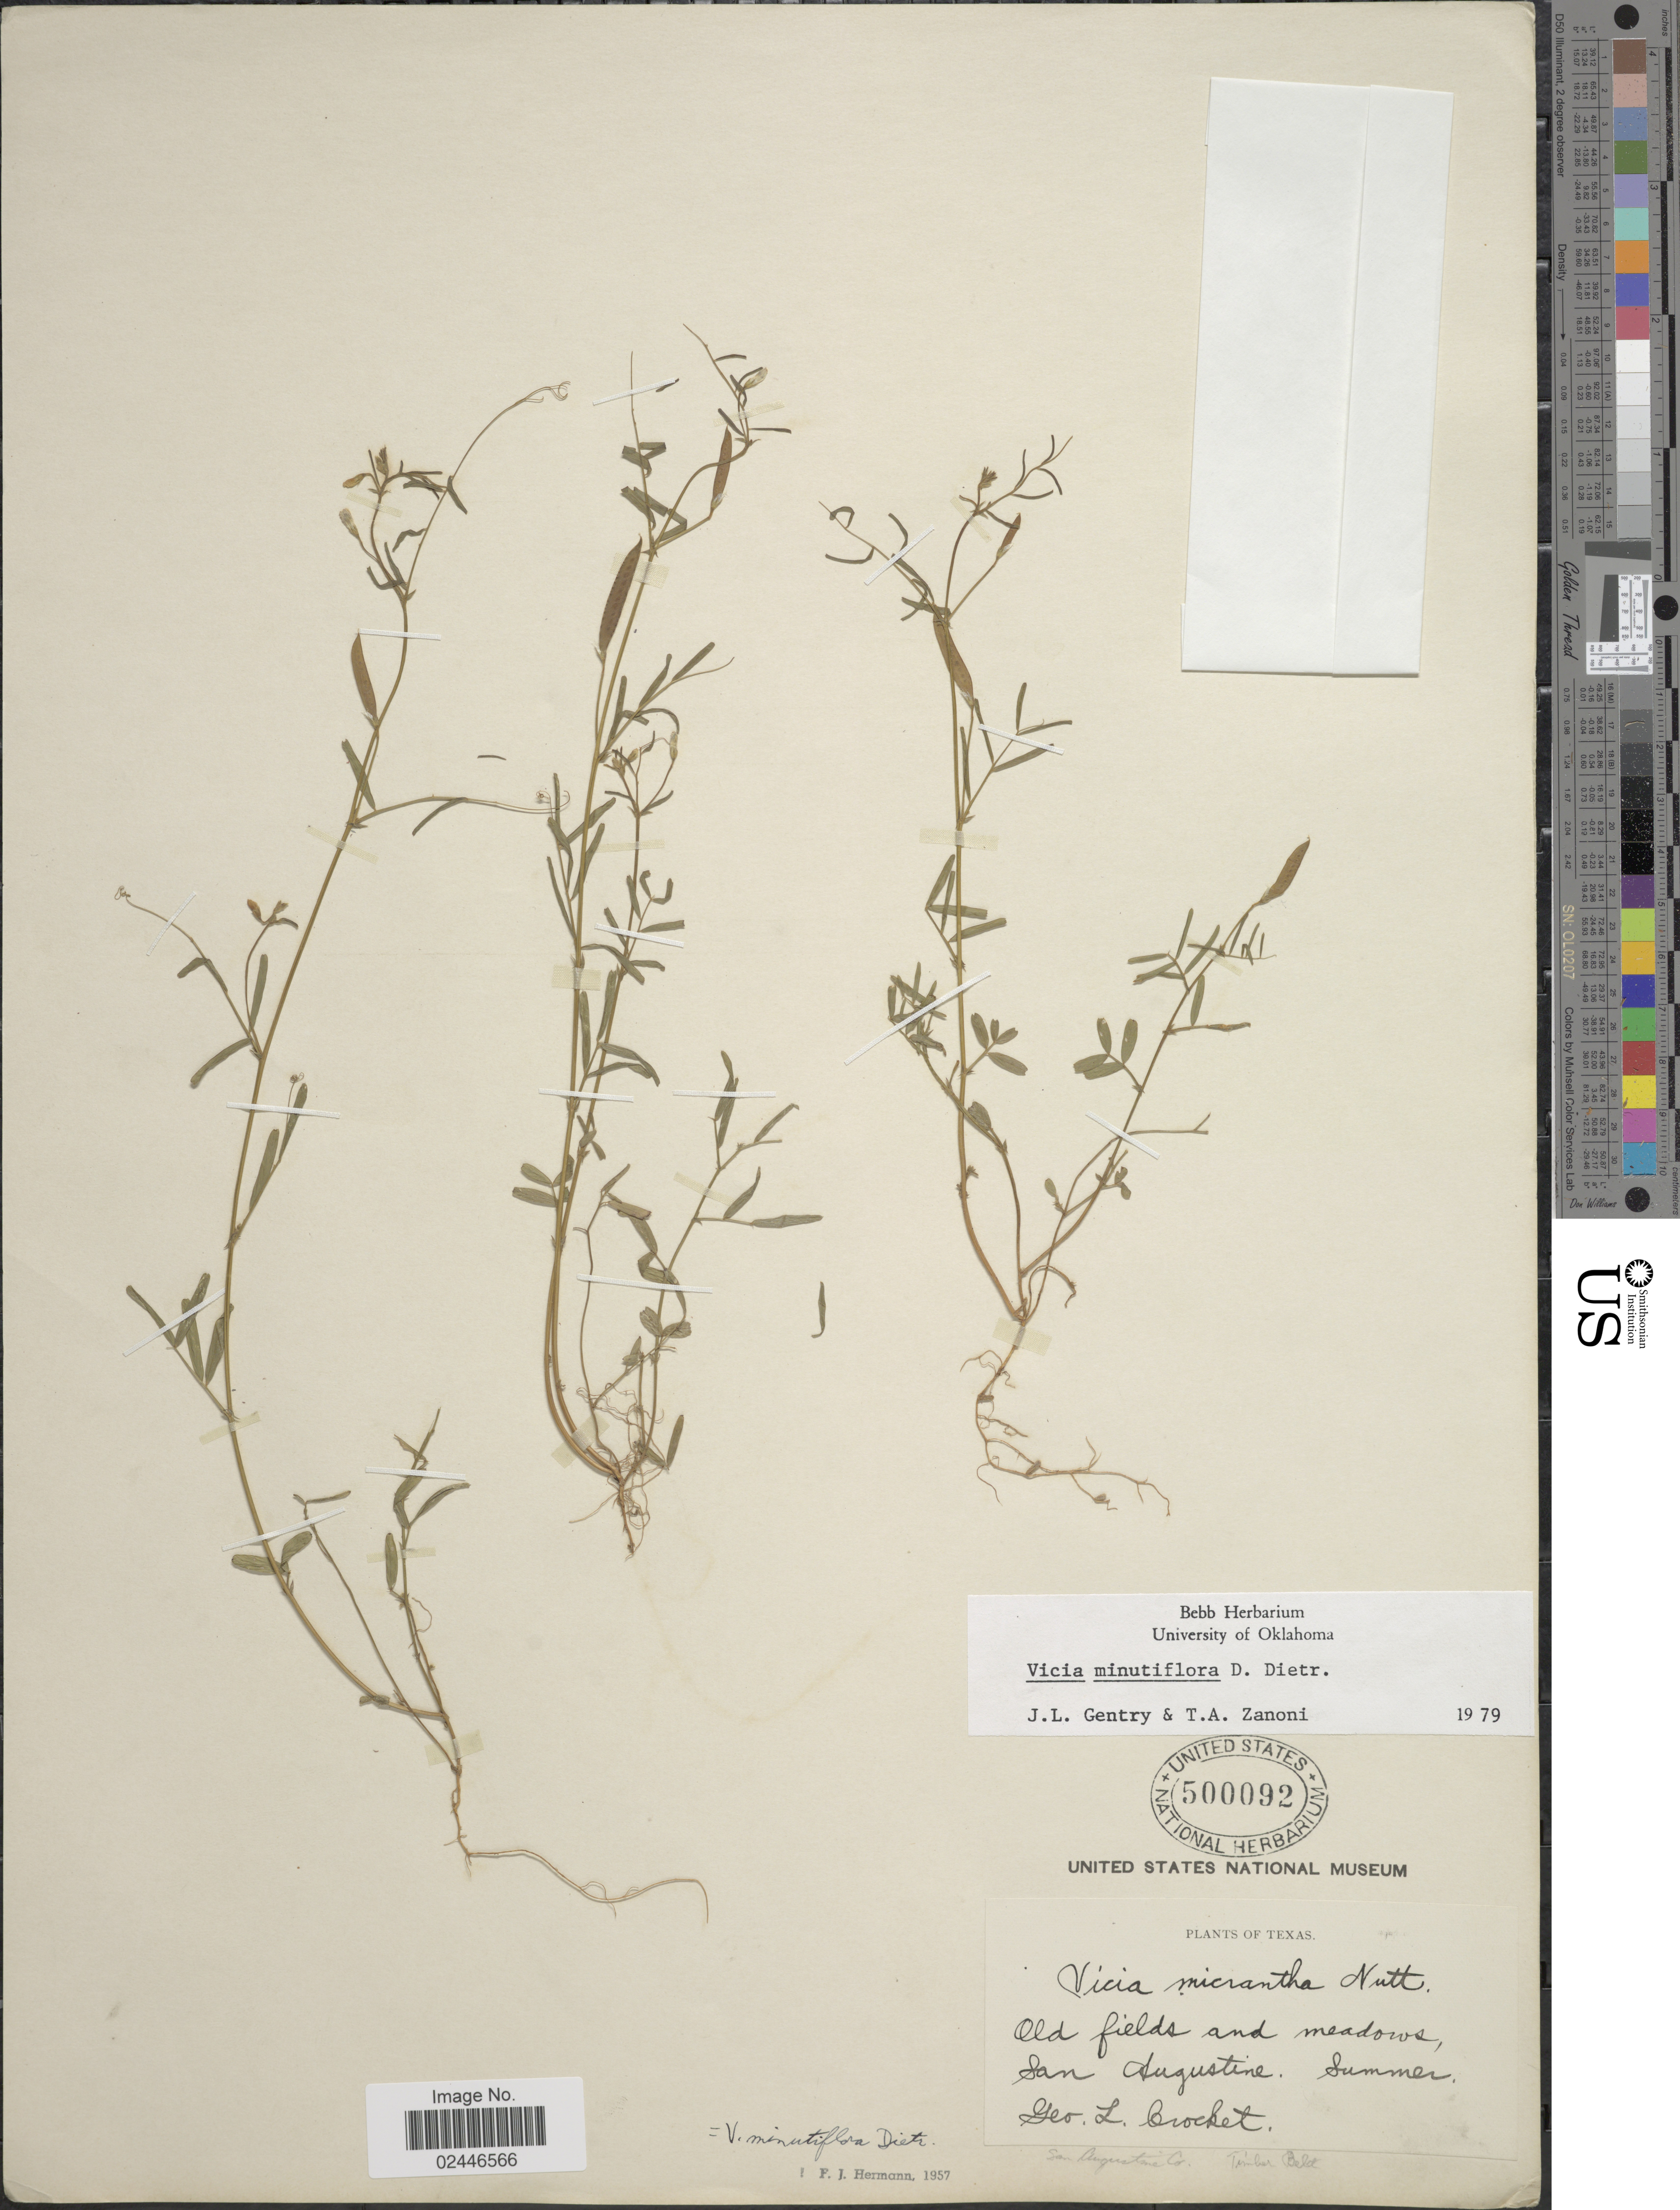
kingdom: Plantae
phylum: Tracheophyta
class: Magnoliopsida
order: Fabales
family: Fabaceae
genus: Vicia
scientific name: Vicia minutiflora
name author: D. Dietr.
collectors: G. Crocket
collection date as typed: summer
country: United States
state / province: Texas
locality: San Augustine Co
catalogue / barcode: US 500092